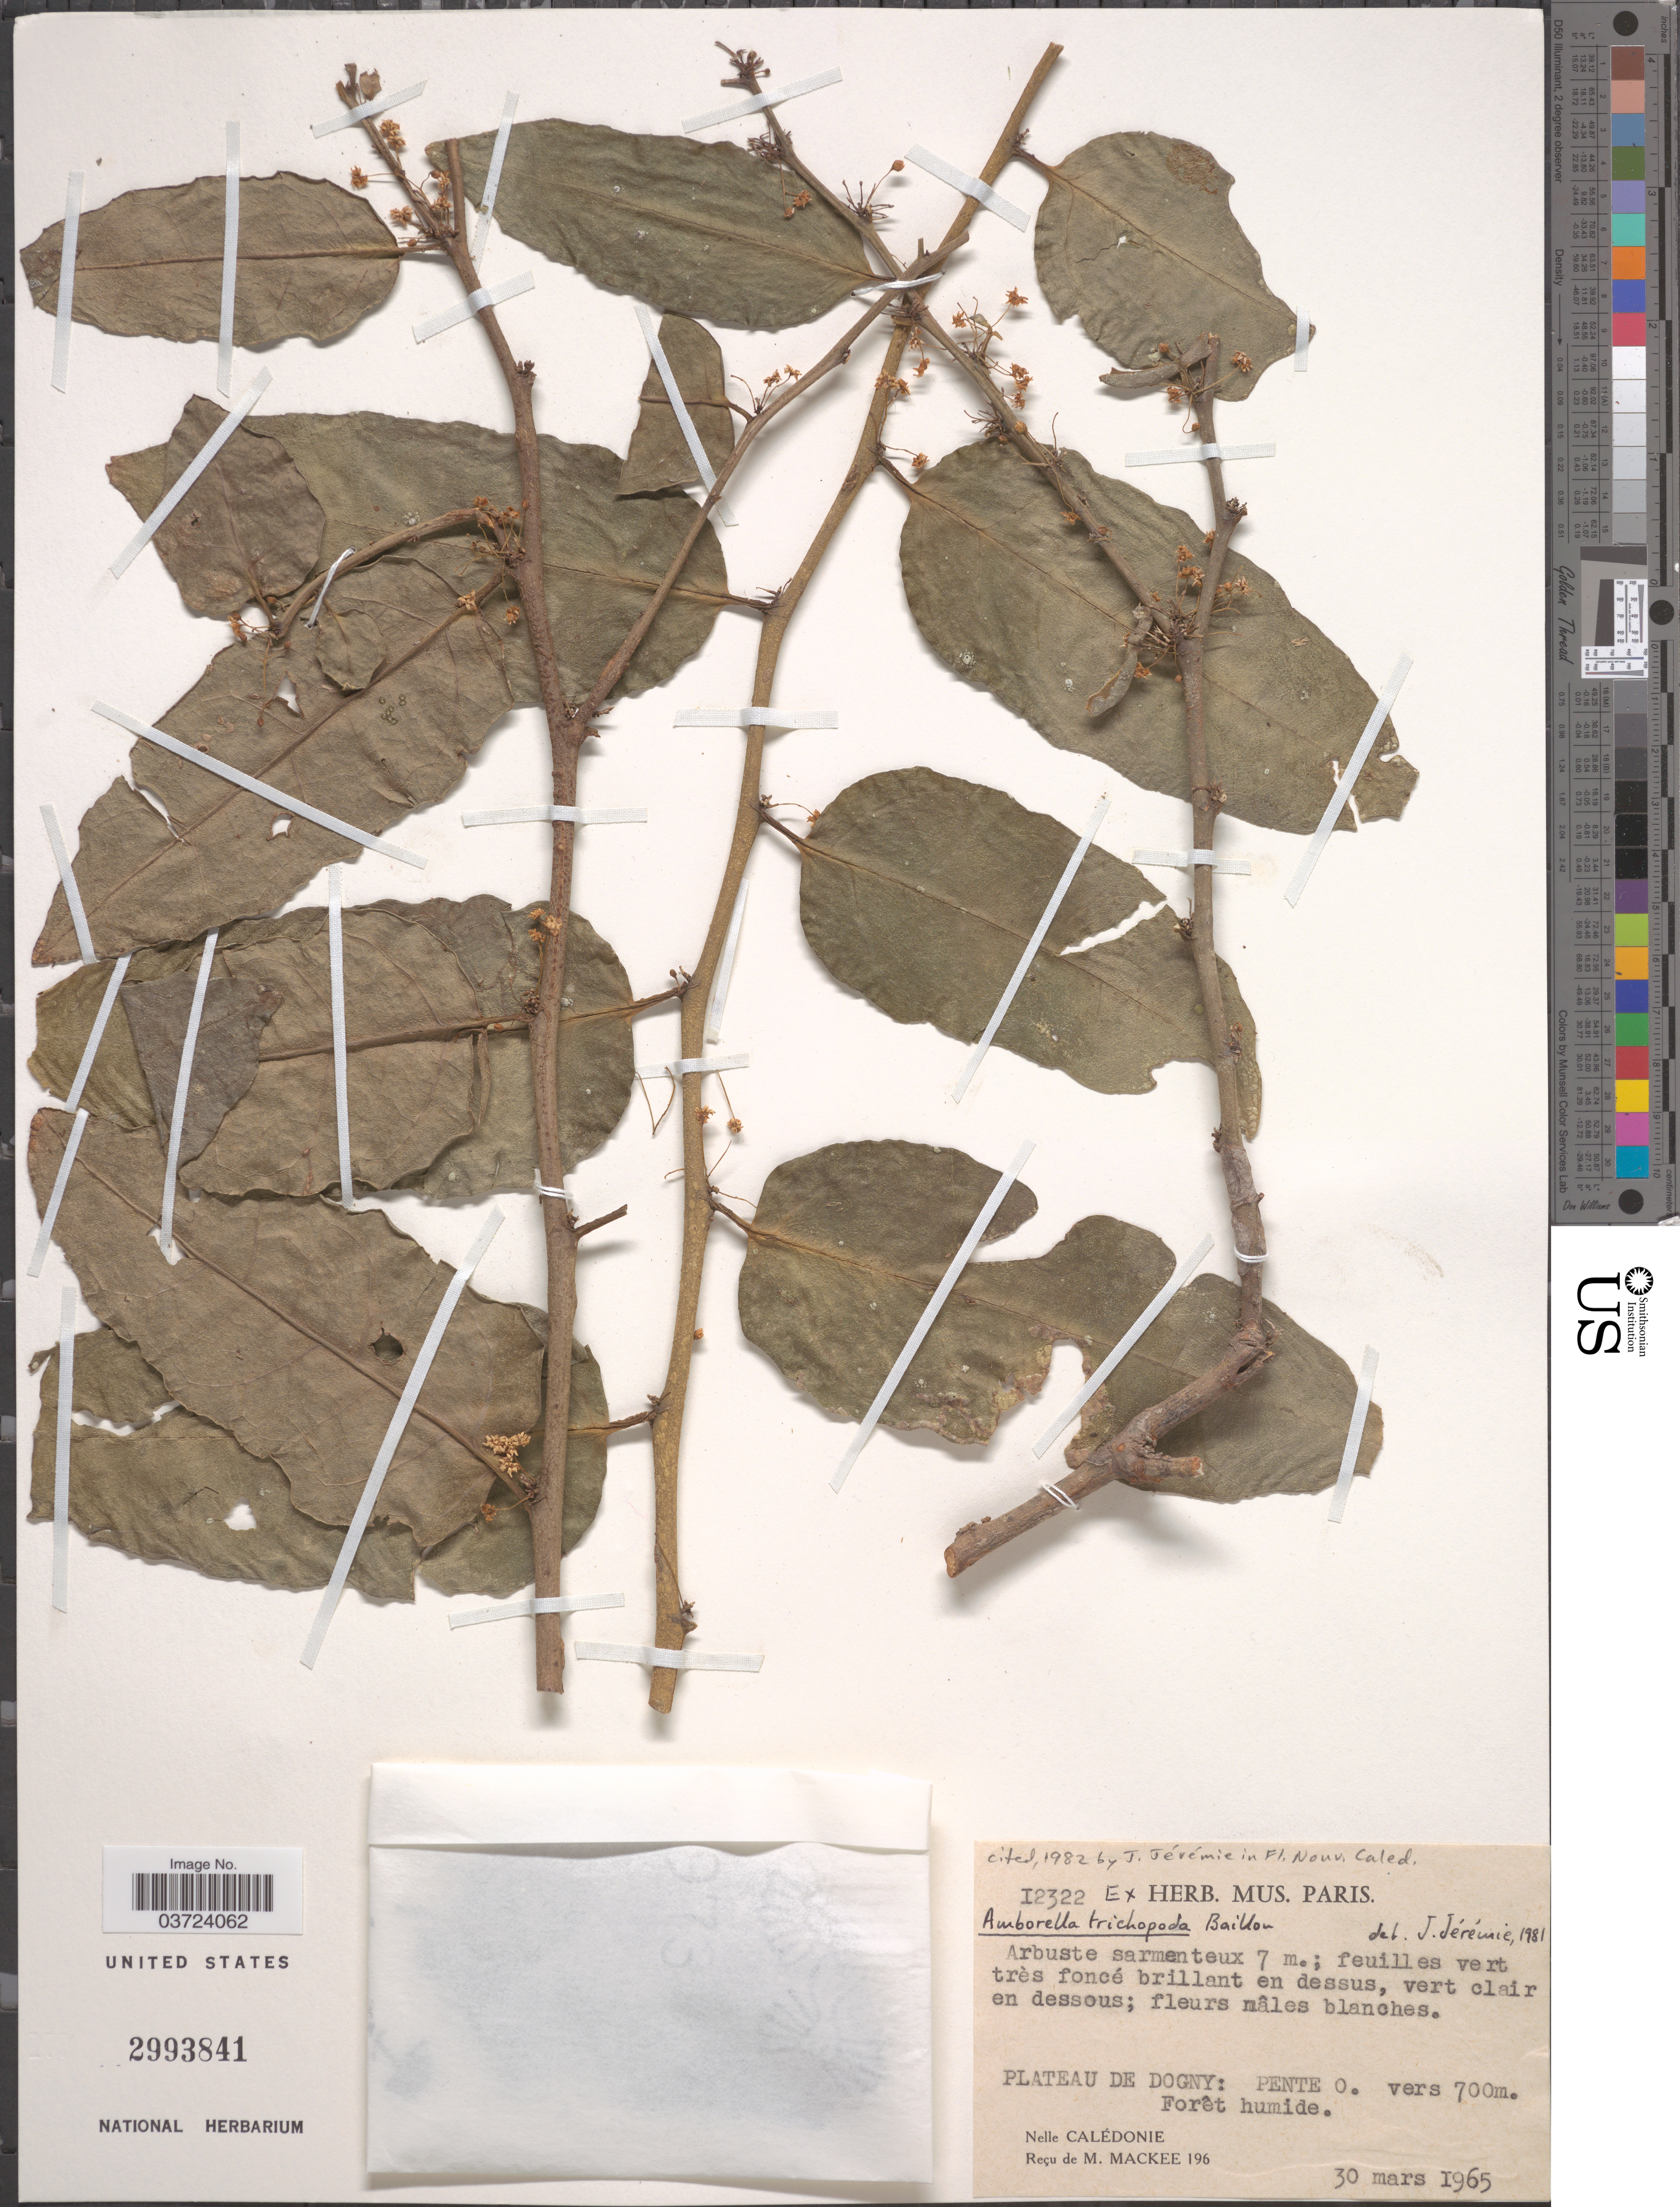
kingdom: Plantae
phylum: Tracheophyta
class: Magnoliopsida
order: Amborellales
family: Amborellaceae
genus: Amborella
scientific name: Amborella trichopoda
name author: Baill.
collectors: M. Mackee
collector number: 196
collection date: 1965-03-30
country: New Caledonia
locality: Plateau de Dogny: Pente O. Nelle Calédonie.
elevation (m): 700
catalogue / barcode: US 2993841